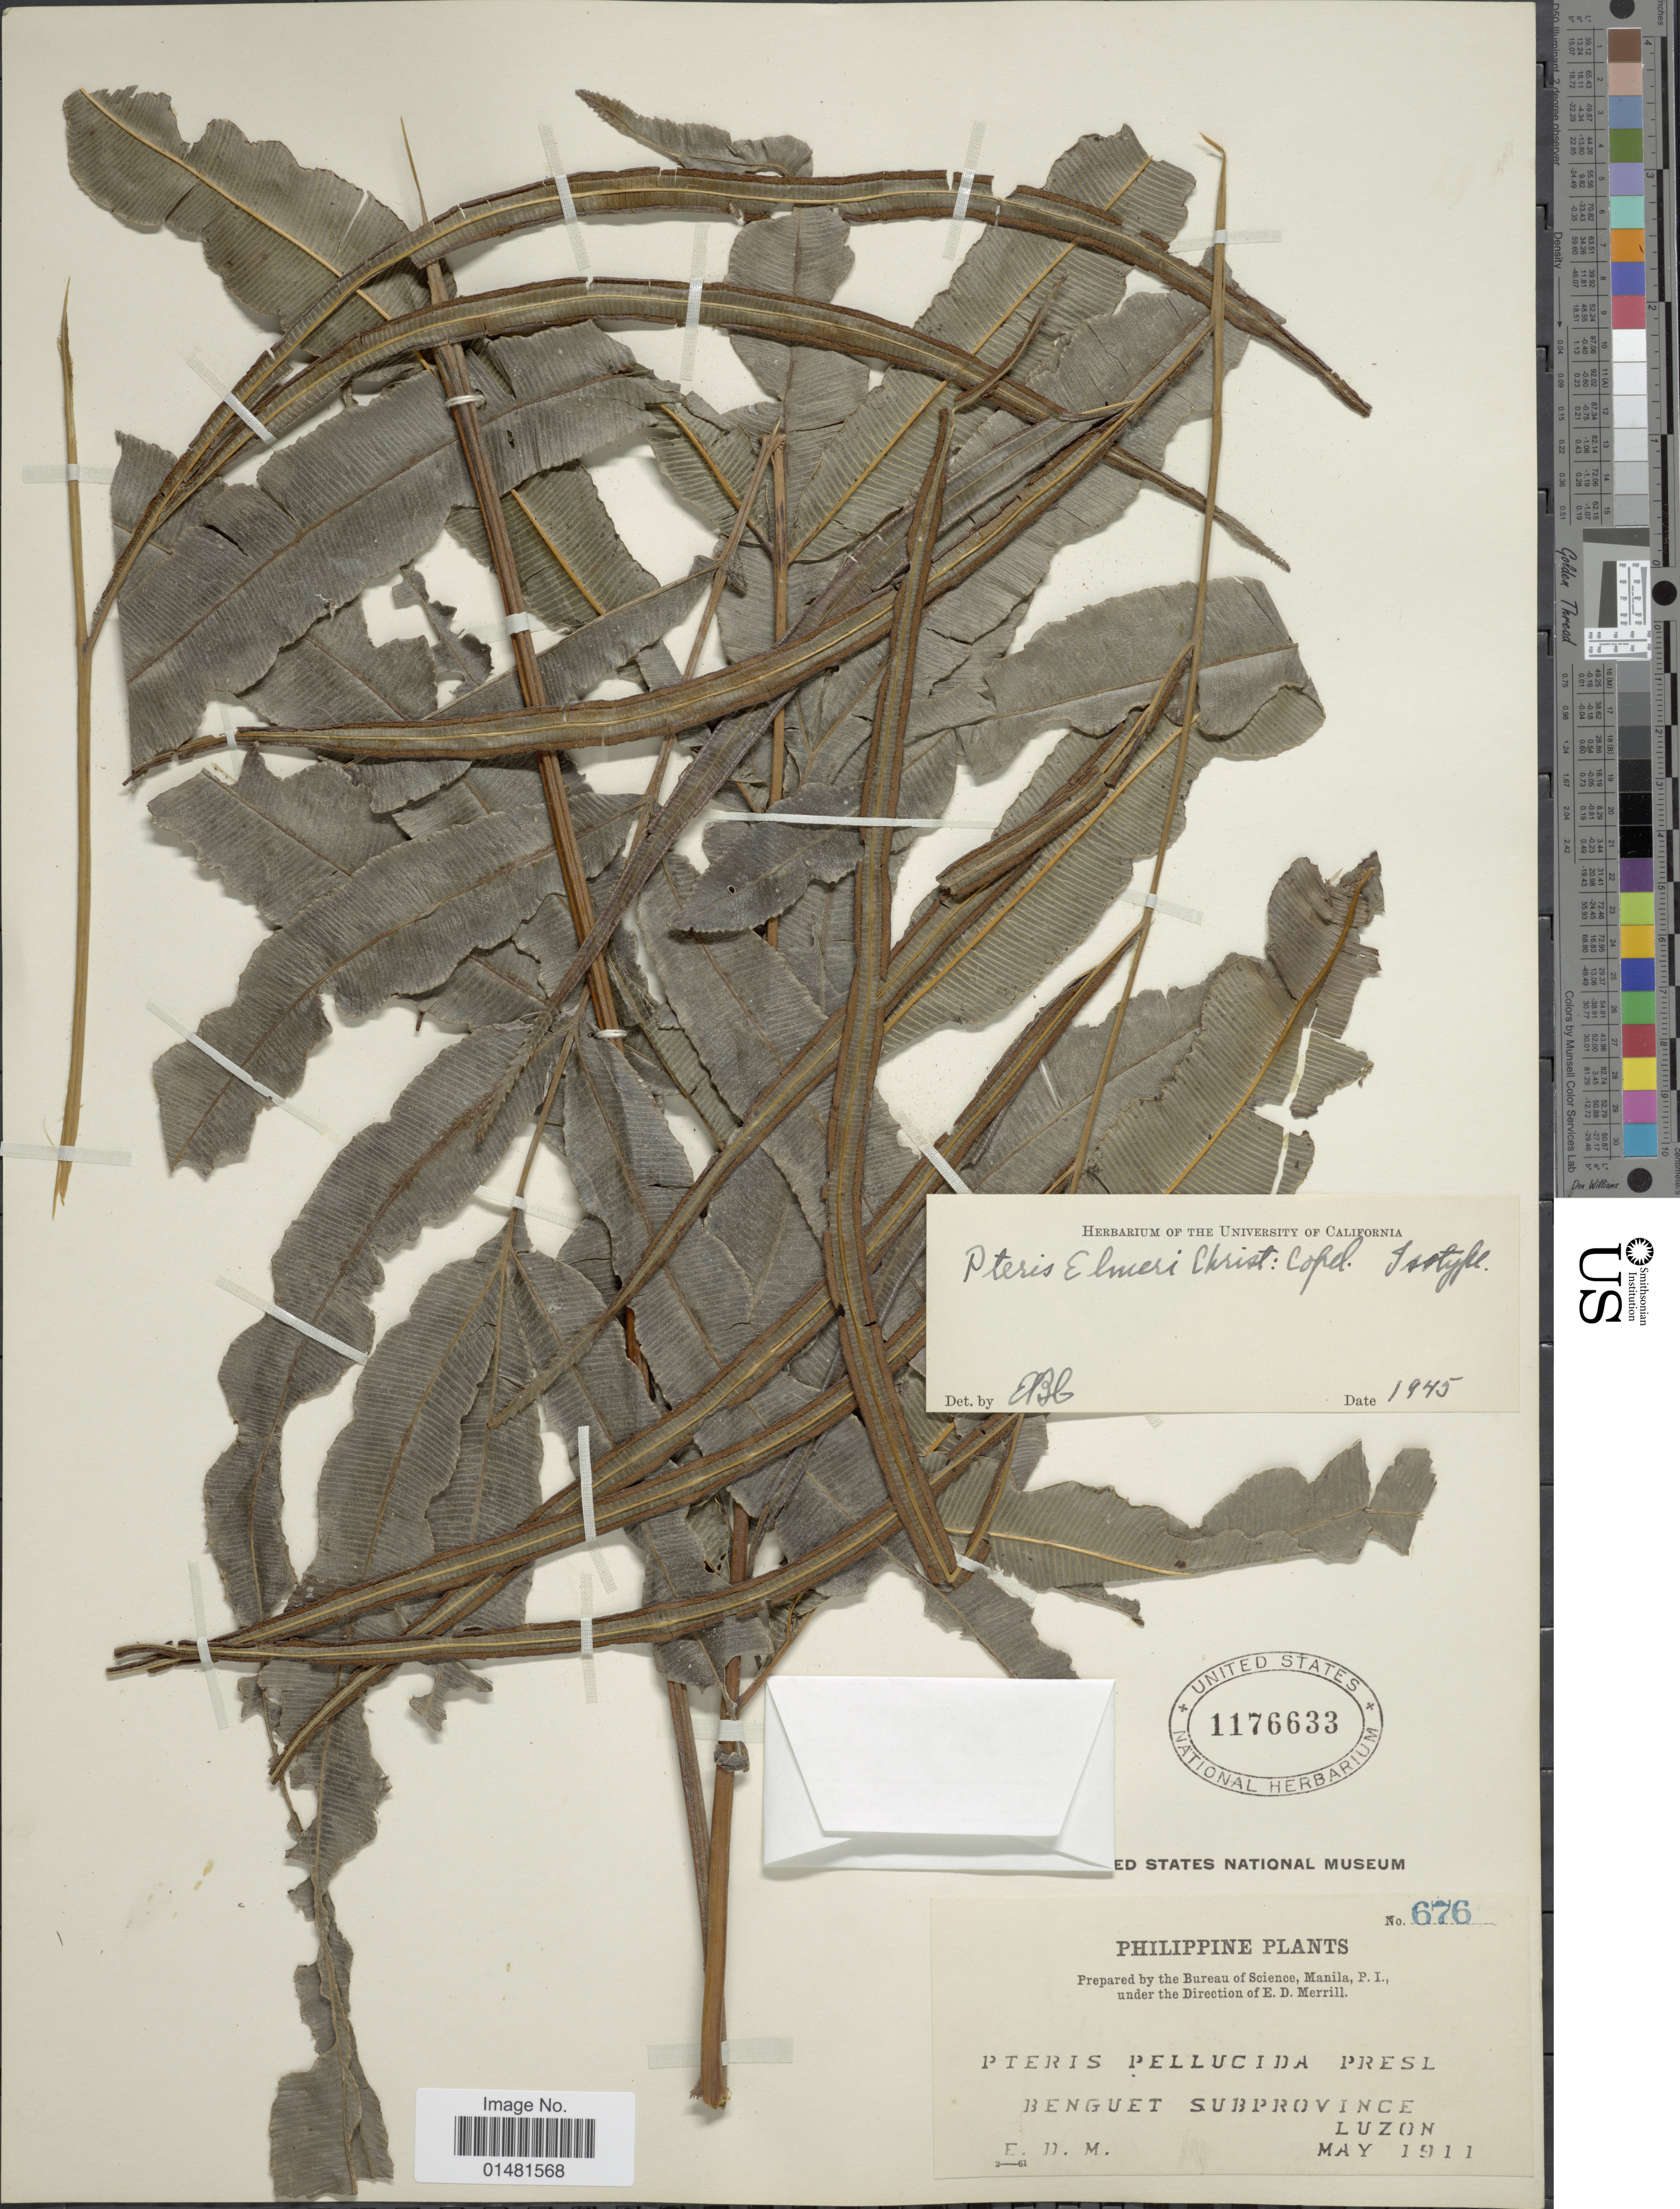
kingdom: Plantae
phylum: Tracheophyta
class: Polypodiopsida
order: Polypodiales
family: Pteridaceae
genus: Pteris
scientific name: Pteris elmeri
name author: Christ ex Copel.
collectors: E. D. Merrill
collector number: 676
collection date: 1911-05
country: Philippines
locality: Benguet Subprovince, Luzon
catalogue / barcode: US 1176633